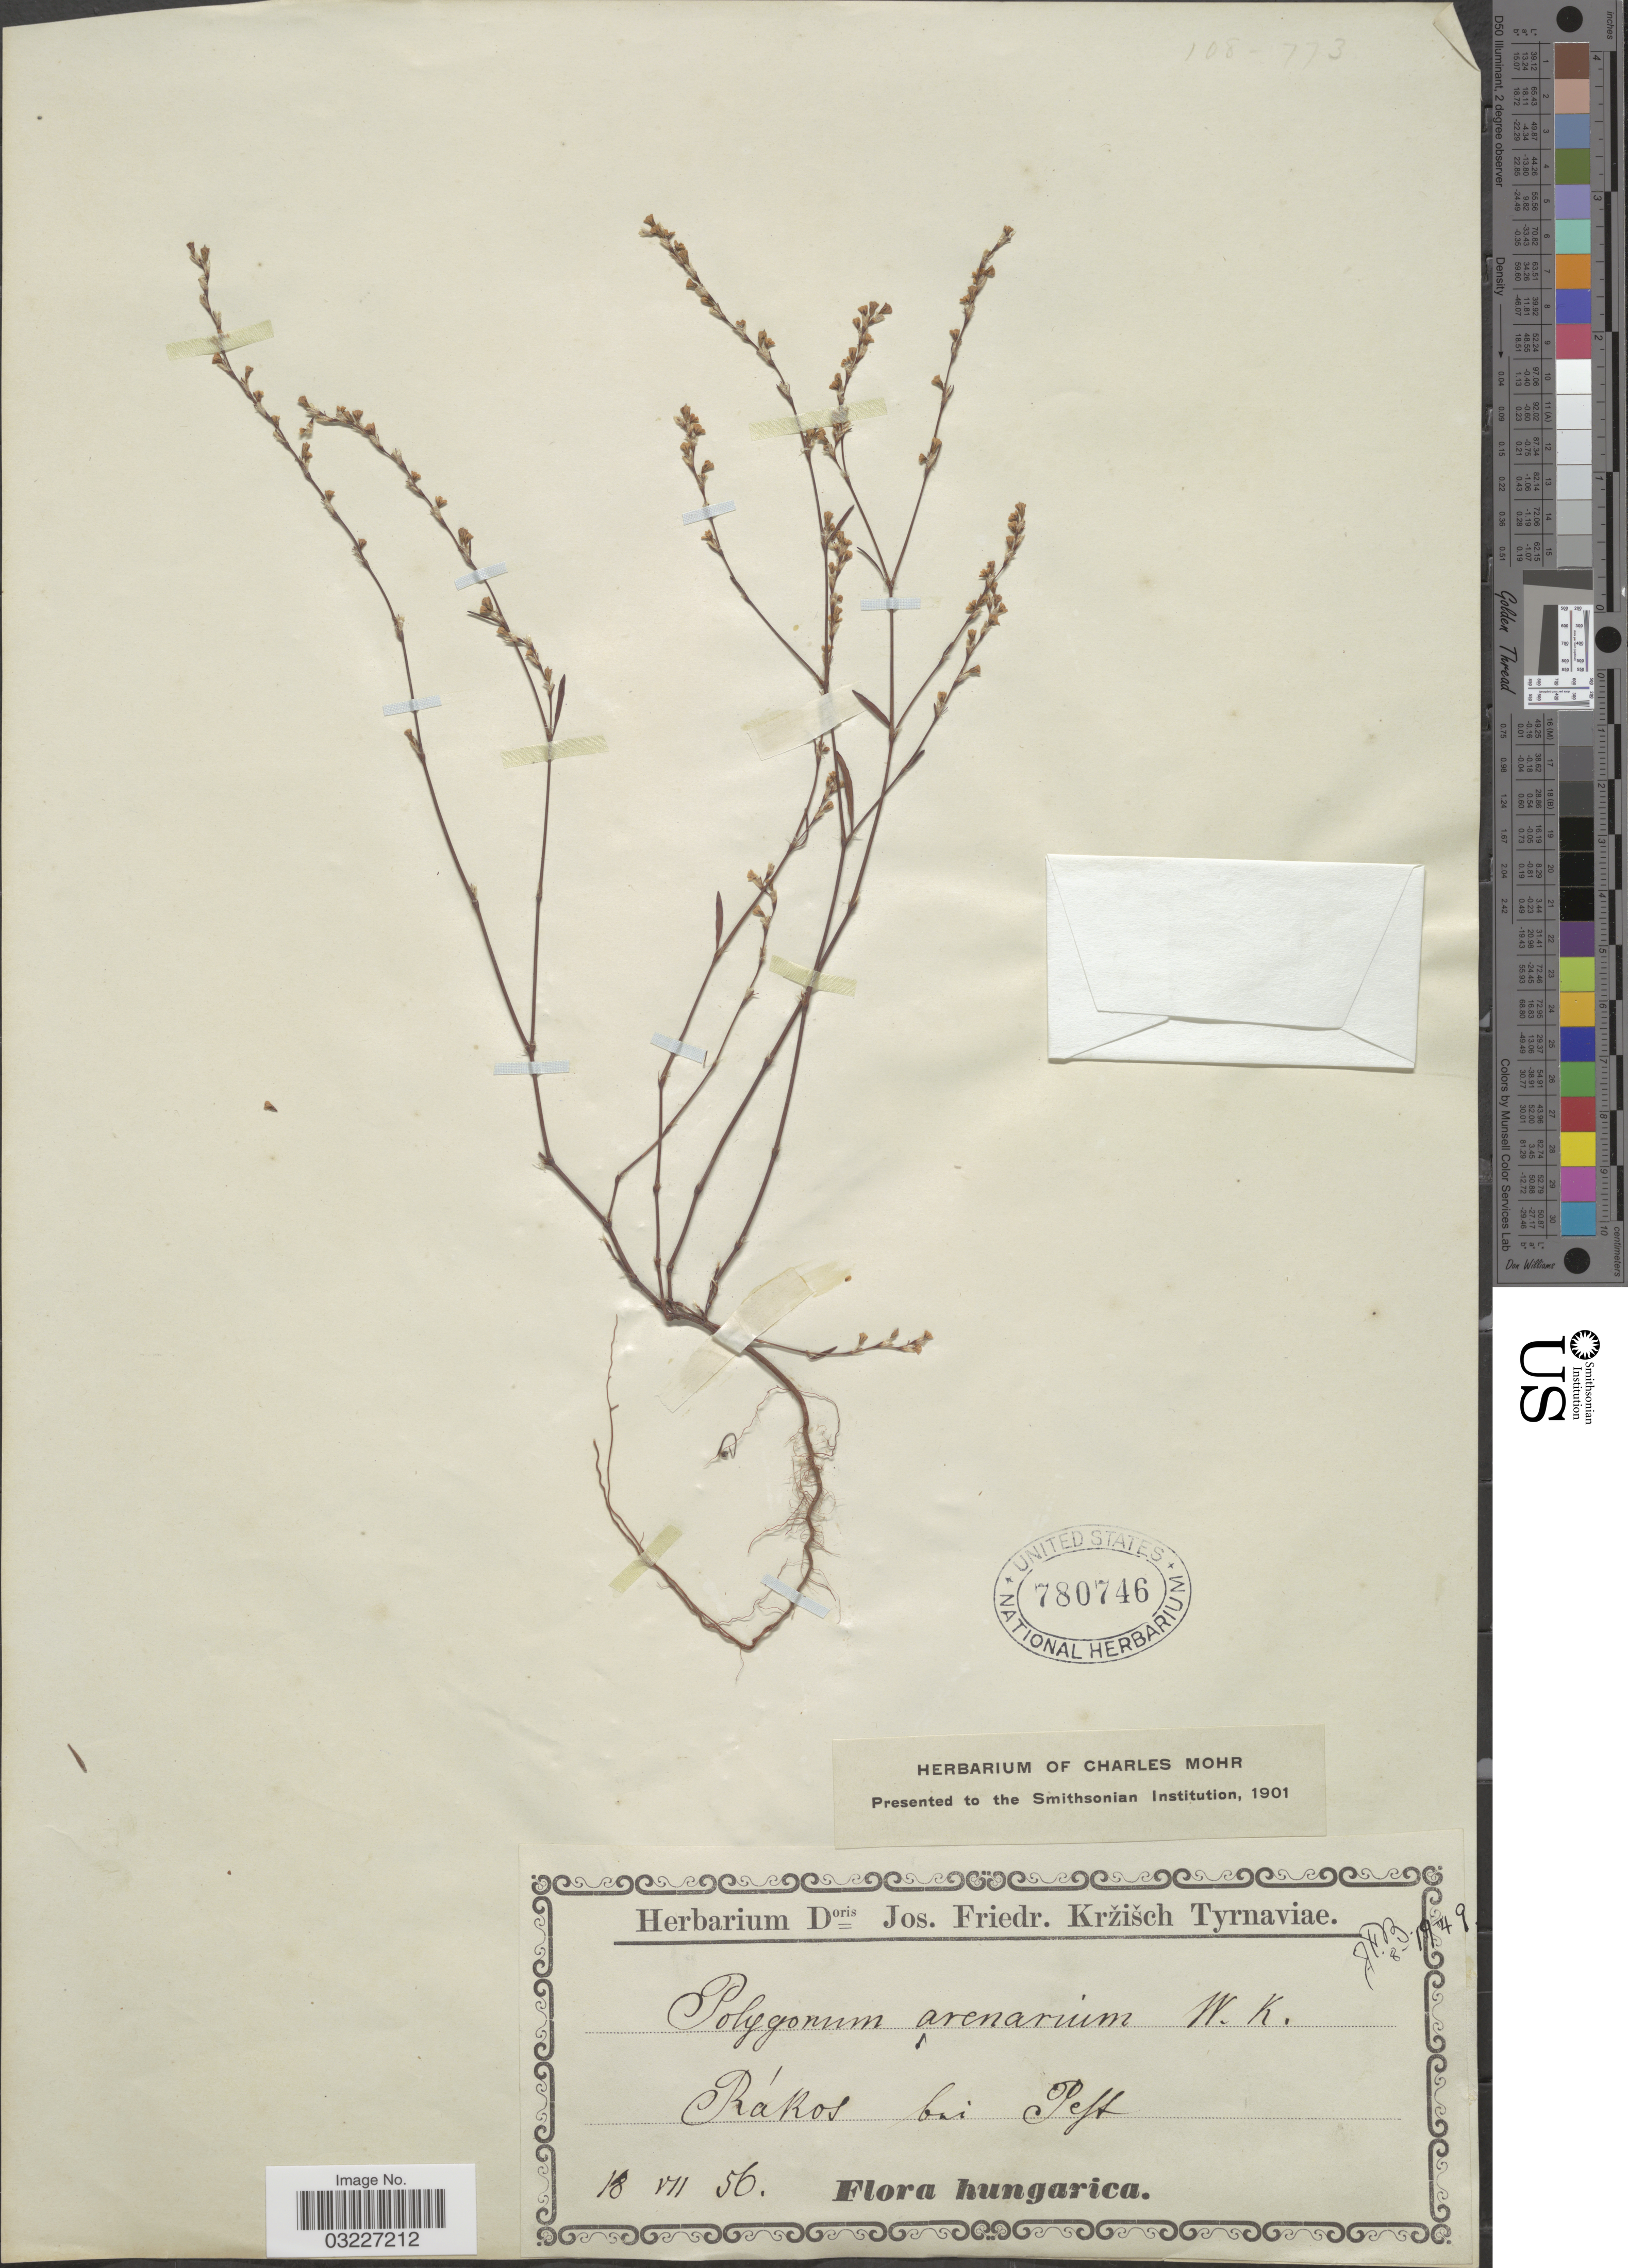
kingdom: Plantae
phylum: Tracheophyta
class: Magnoliopsida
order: Caryophyllales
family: Polygonaceae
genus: Polygonum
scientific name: Polygonum arenarium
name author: Waldst. & Kit.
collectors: Ex herb. Doris Jos. Friedr.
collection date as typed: Transcribed d/m/y: 18/7/56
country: Hungary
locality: Rákos bai Pest.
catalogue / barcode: US 780746